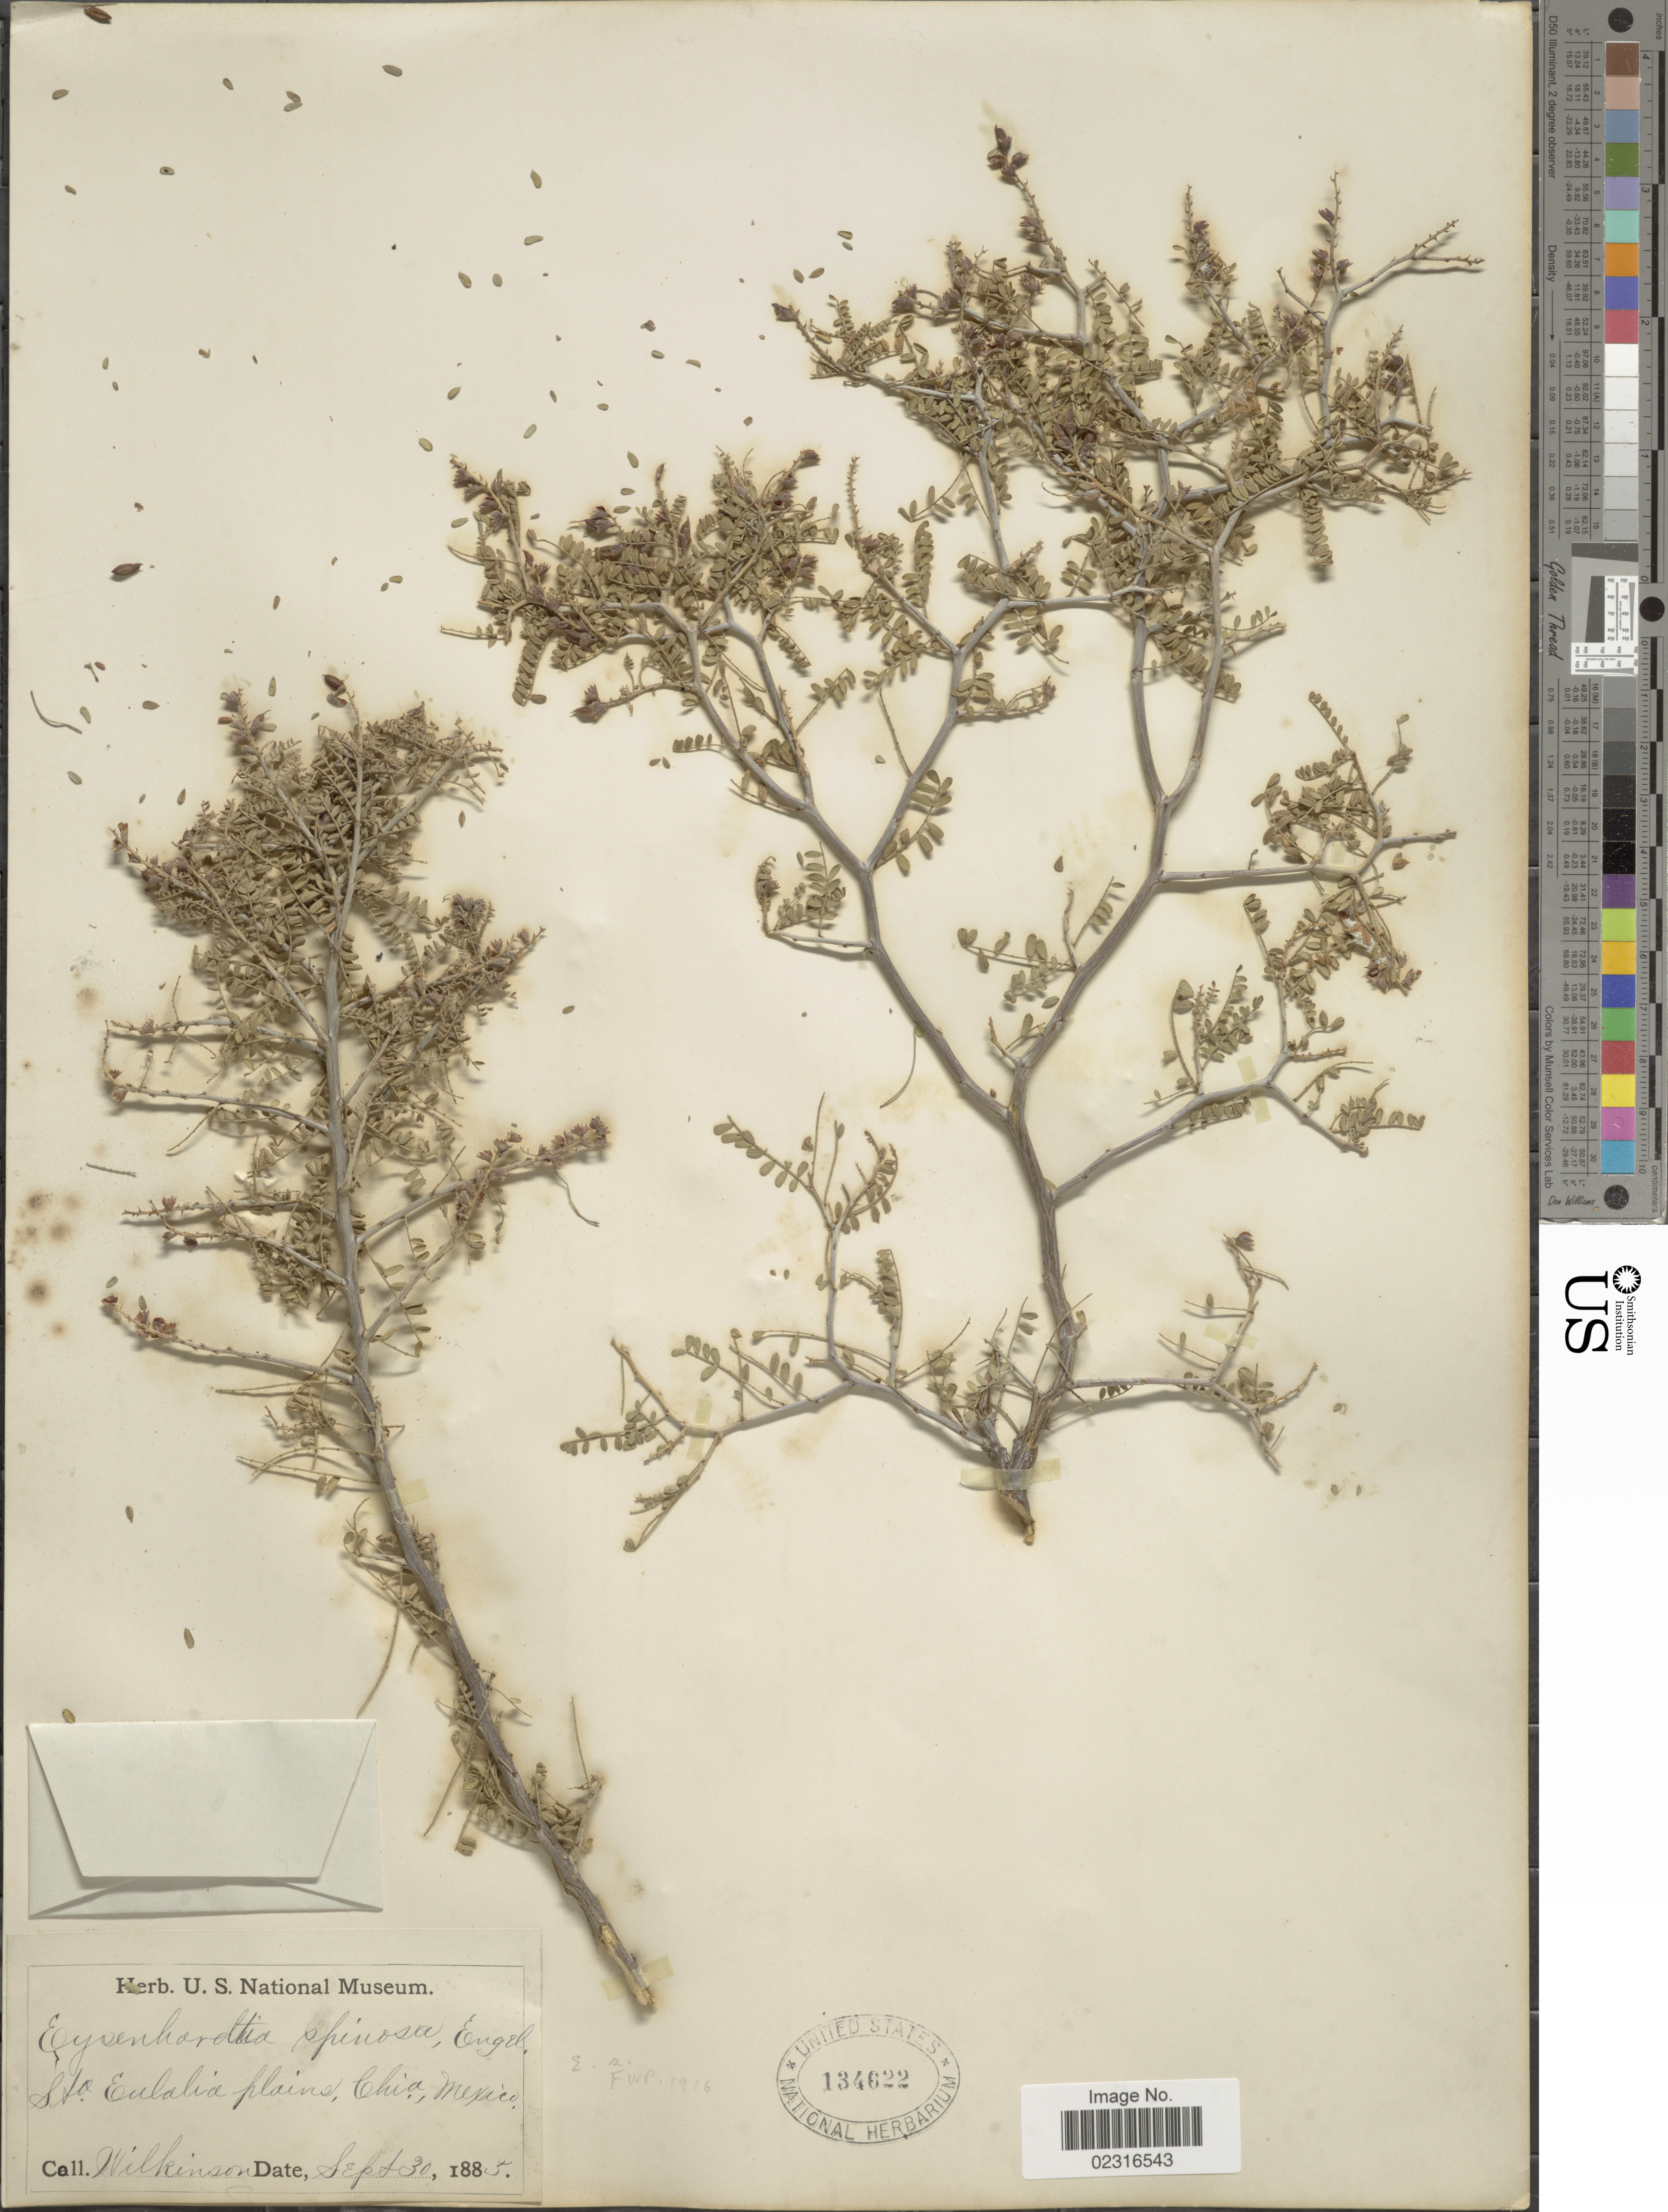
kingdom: Plantae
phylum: Tracheophyta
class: Magnoliopsida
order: Fabales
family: Fabaceae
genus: Eysenhardtia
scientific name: Eysenhardtia spinosa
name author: Engelm. ex A. Gray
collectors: Wilkinson, --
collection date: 1885-09-30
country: Mexico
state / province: Chiapas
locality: Sta. Eulalia plains, Chia.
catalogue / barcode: US 134622